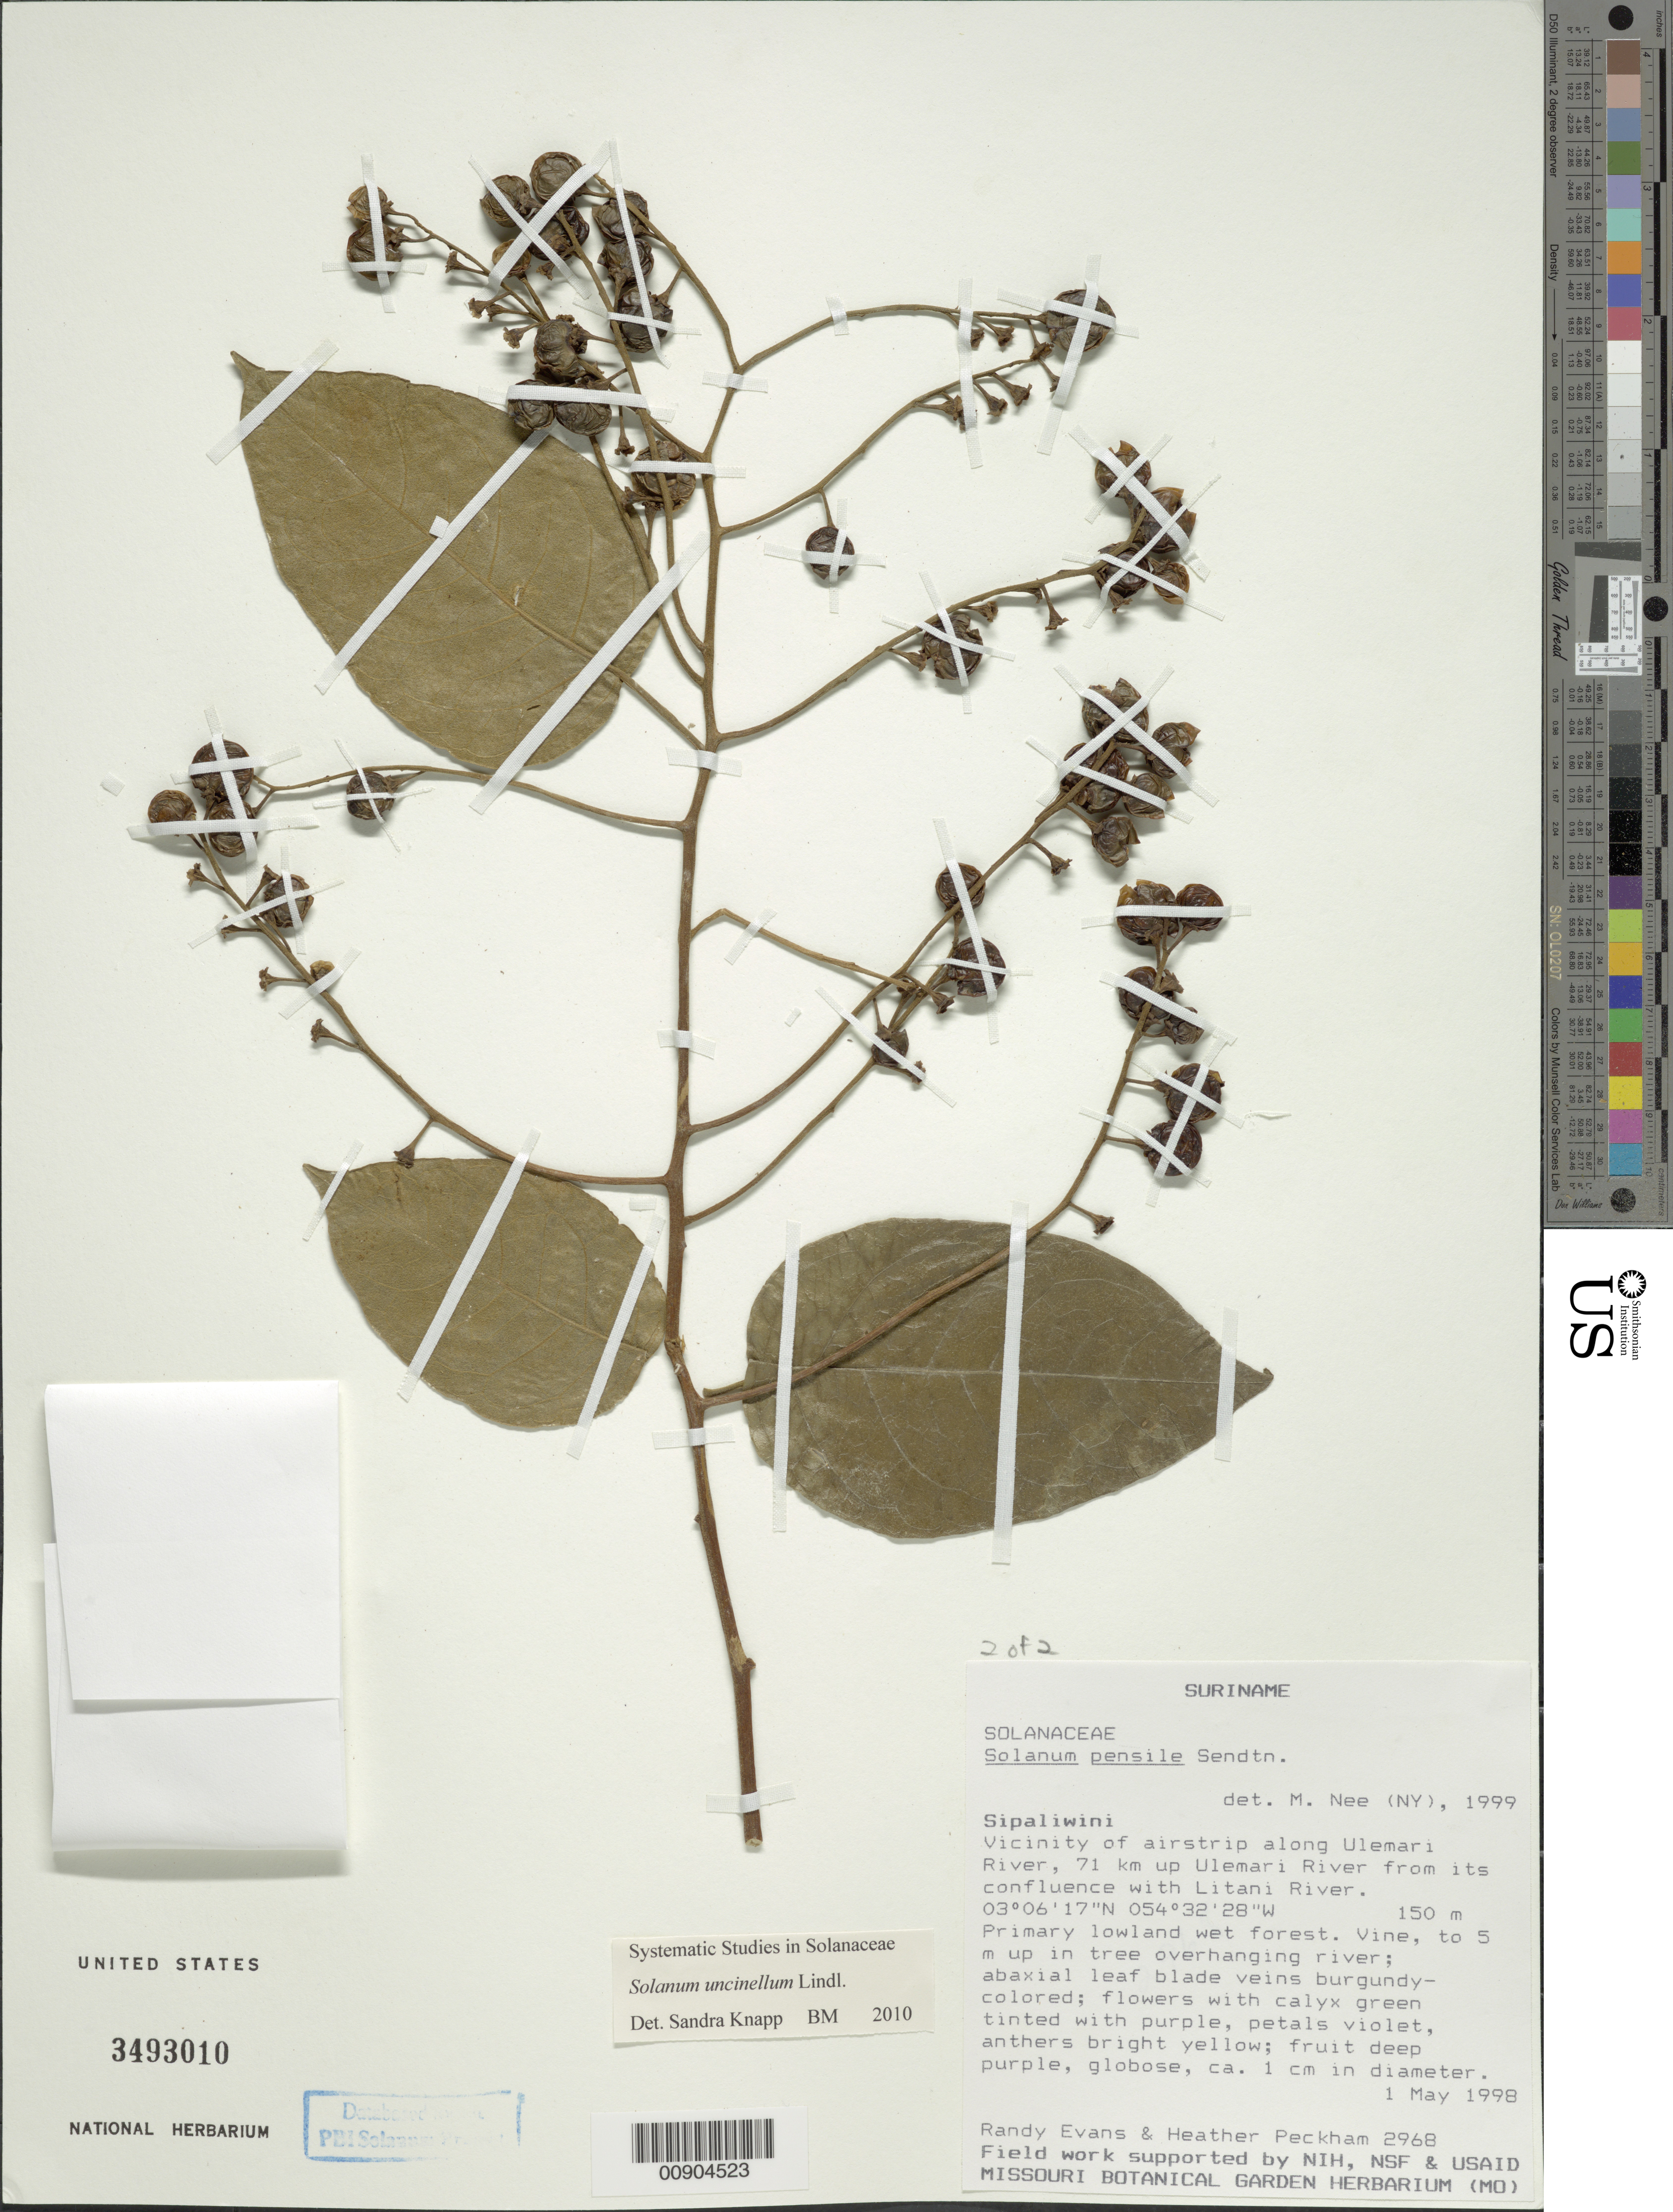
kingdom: Plantae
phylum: Tracheophyta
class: Magnoliopsida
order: Solanales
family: Solanaceae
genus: Solanum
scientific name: Solanum uncinellum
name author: Lindl.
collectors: R. Evans & H. Peckham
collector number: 2968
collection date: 1998-05-01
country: Suriname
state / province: Sipaliwini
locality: Vicinity of airstrip along Ulemari River, 71 km up Ulemari River from its confluence with Litani River.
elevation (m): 150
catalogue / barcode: US 3493010